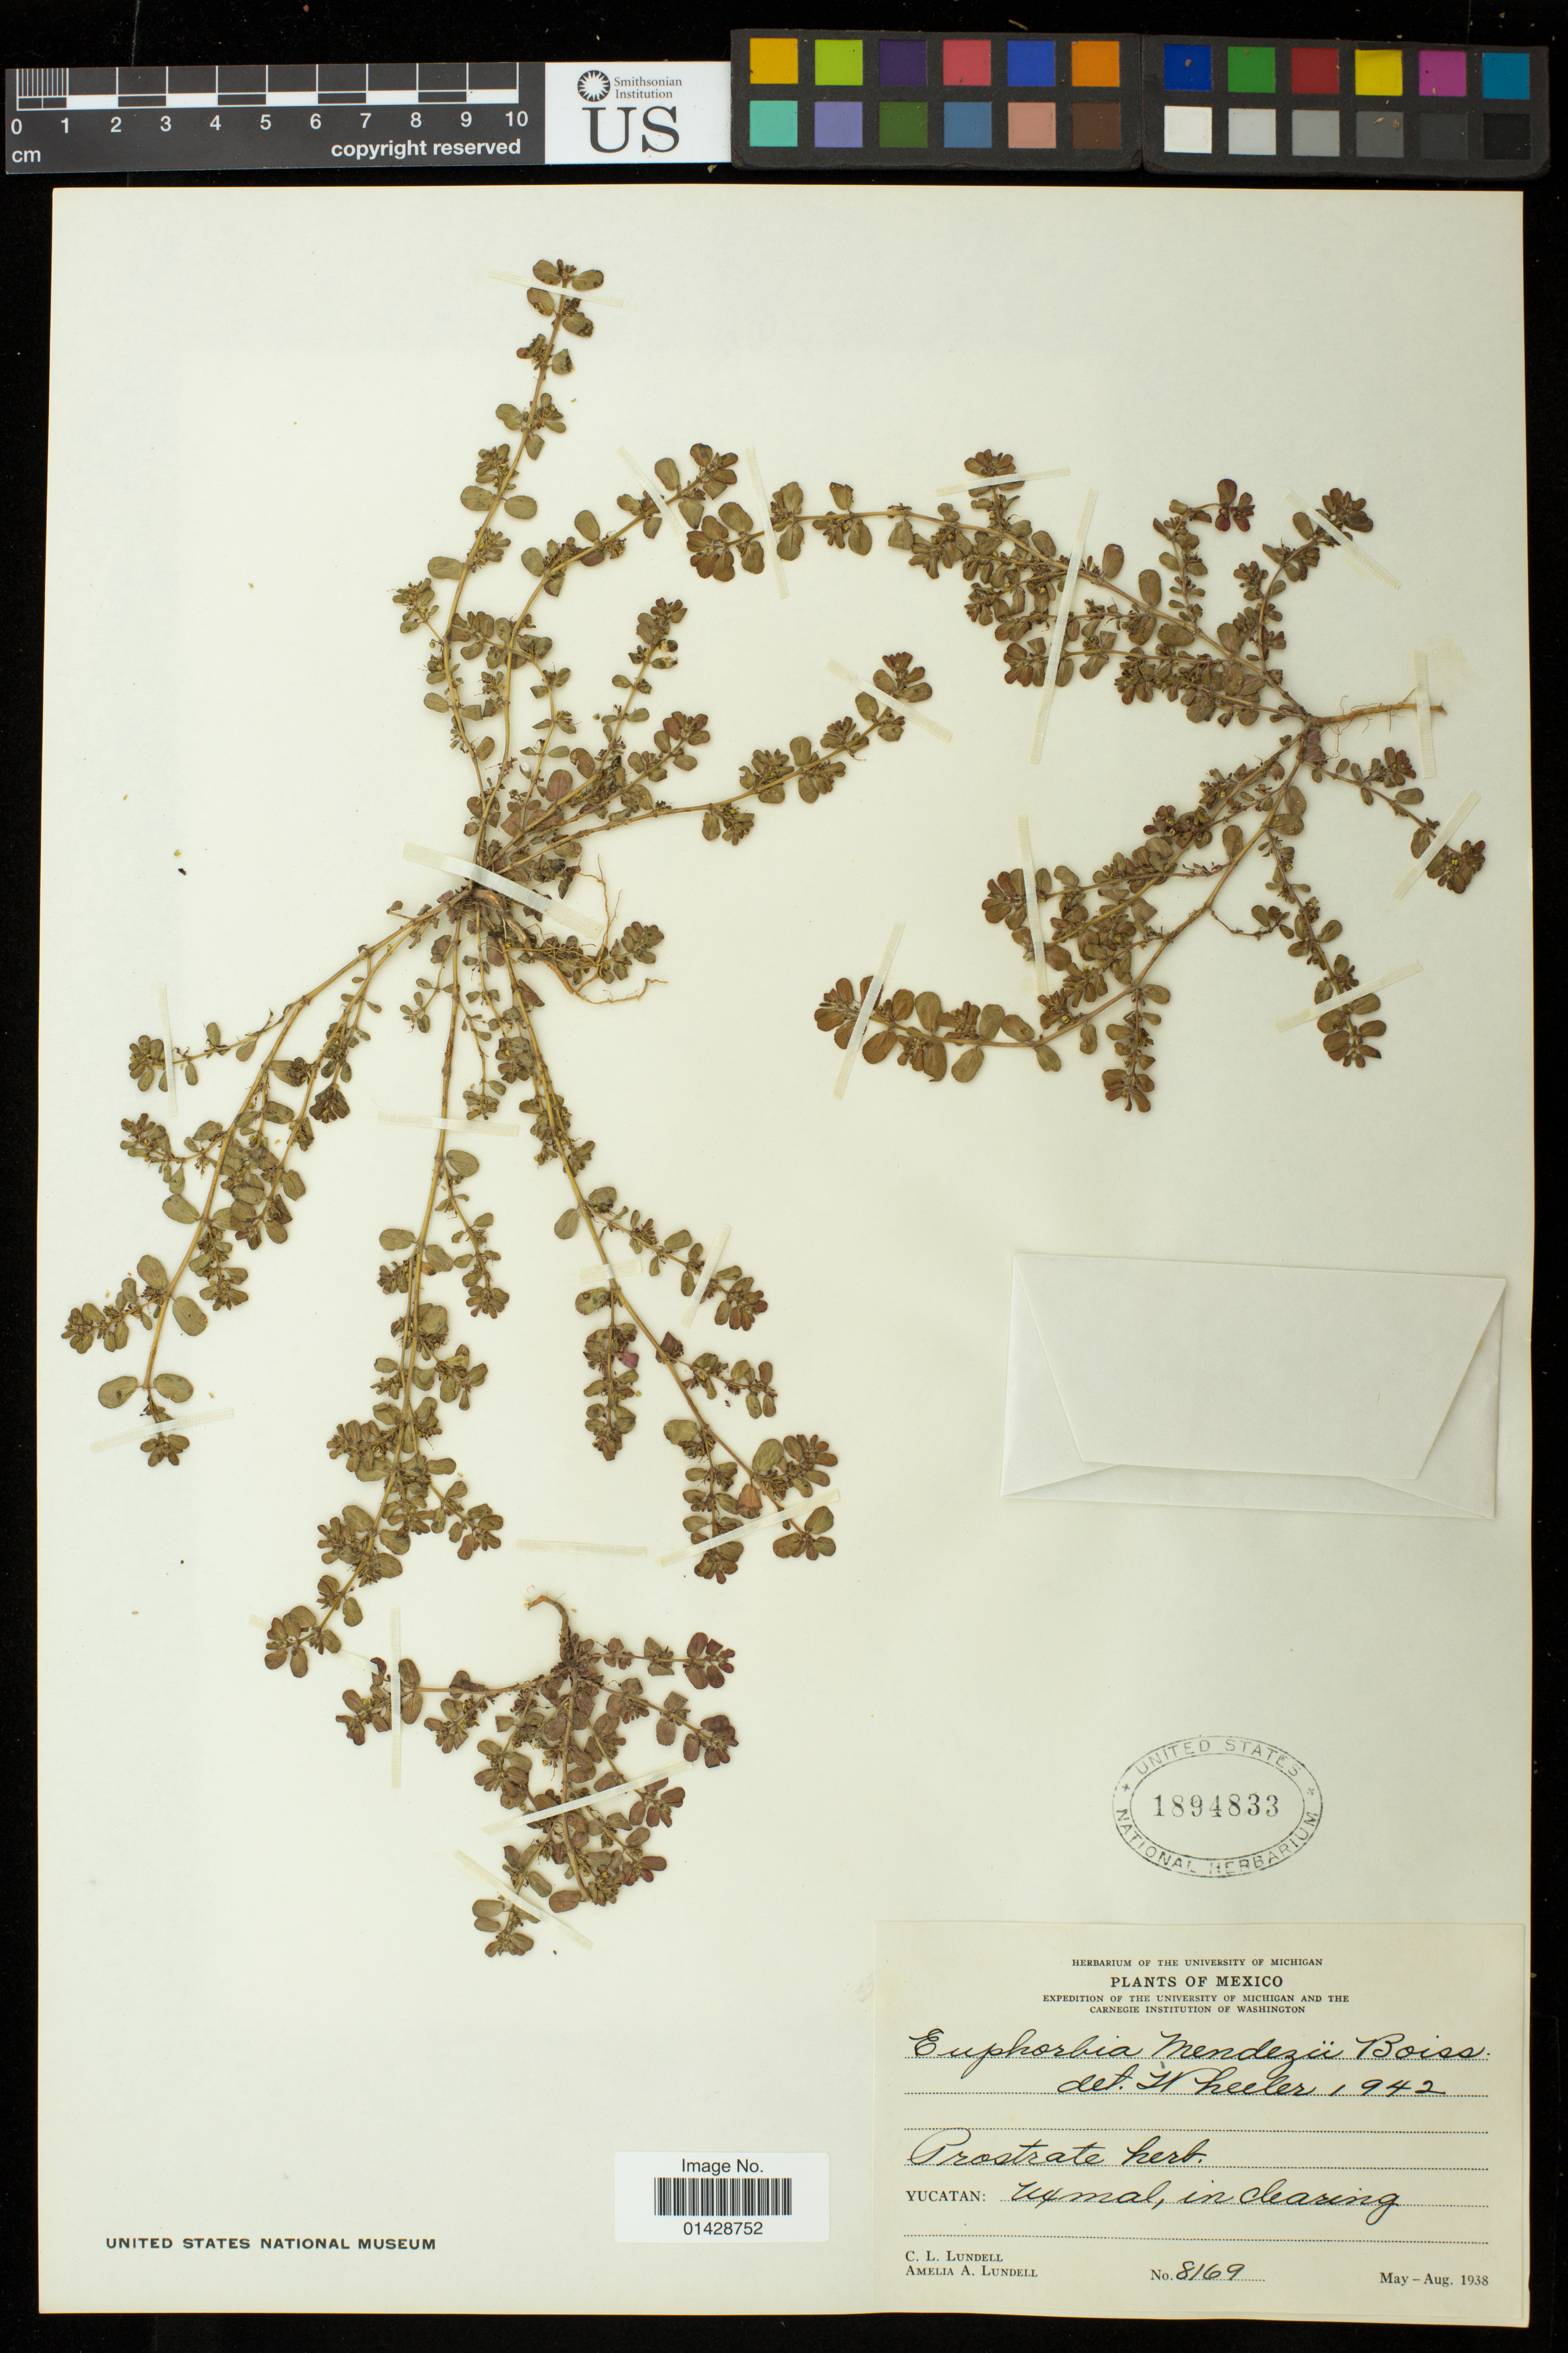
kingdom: Plantae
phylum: Tracheophyta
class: Magnoliopsida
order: Malpighiales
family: Euphorbiaceae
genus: Euphorbia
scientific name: Euphorbia mendezii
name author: Boiss.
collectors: C. L. Lundell & A. A. Lundell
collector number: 8169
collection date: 1938-05/1938-08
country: Mexico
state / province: Yucatán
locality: Uxmal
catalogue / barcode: US 1894833